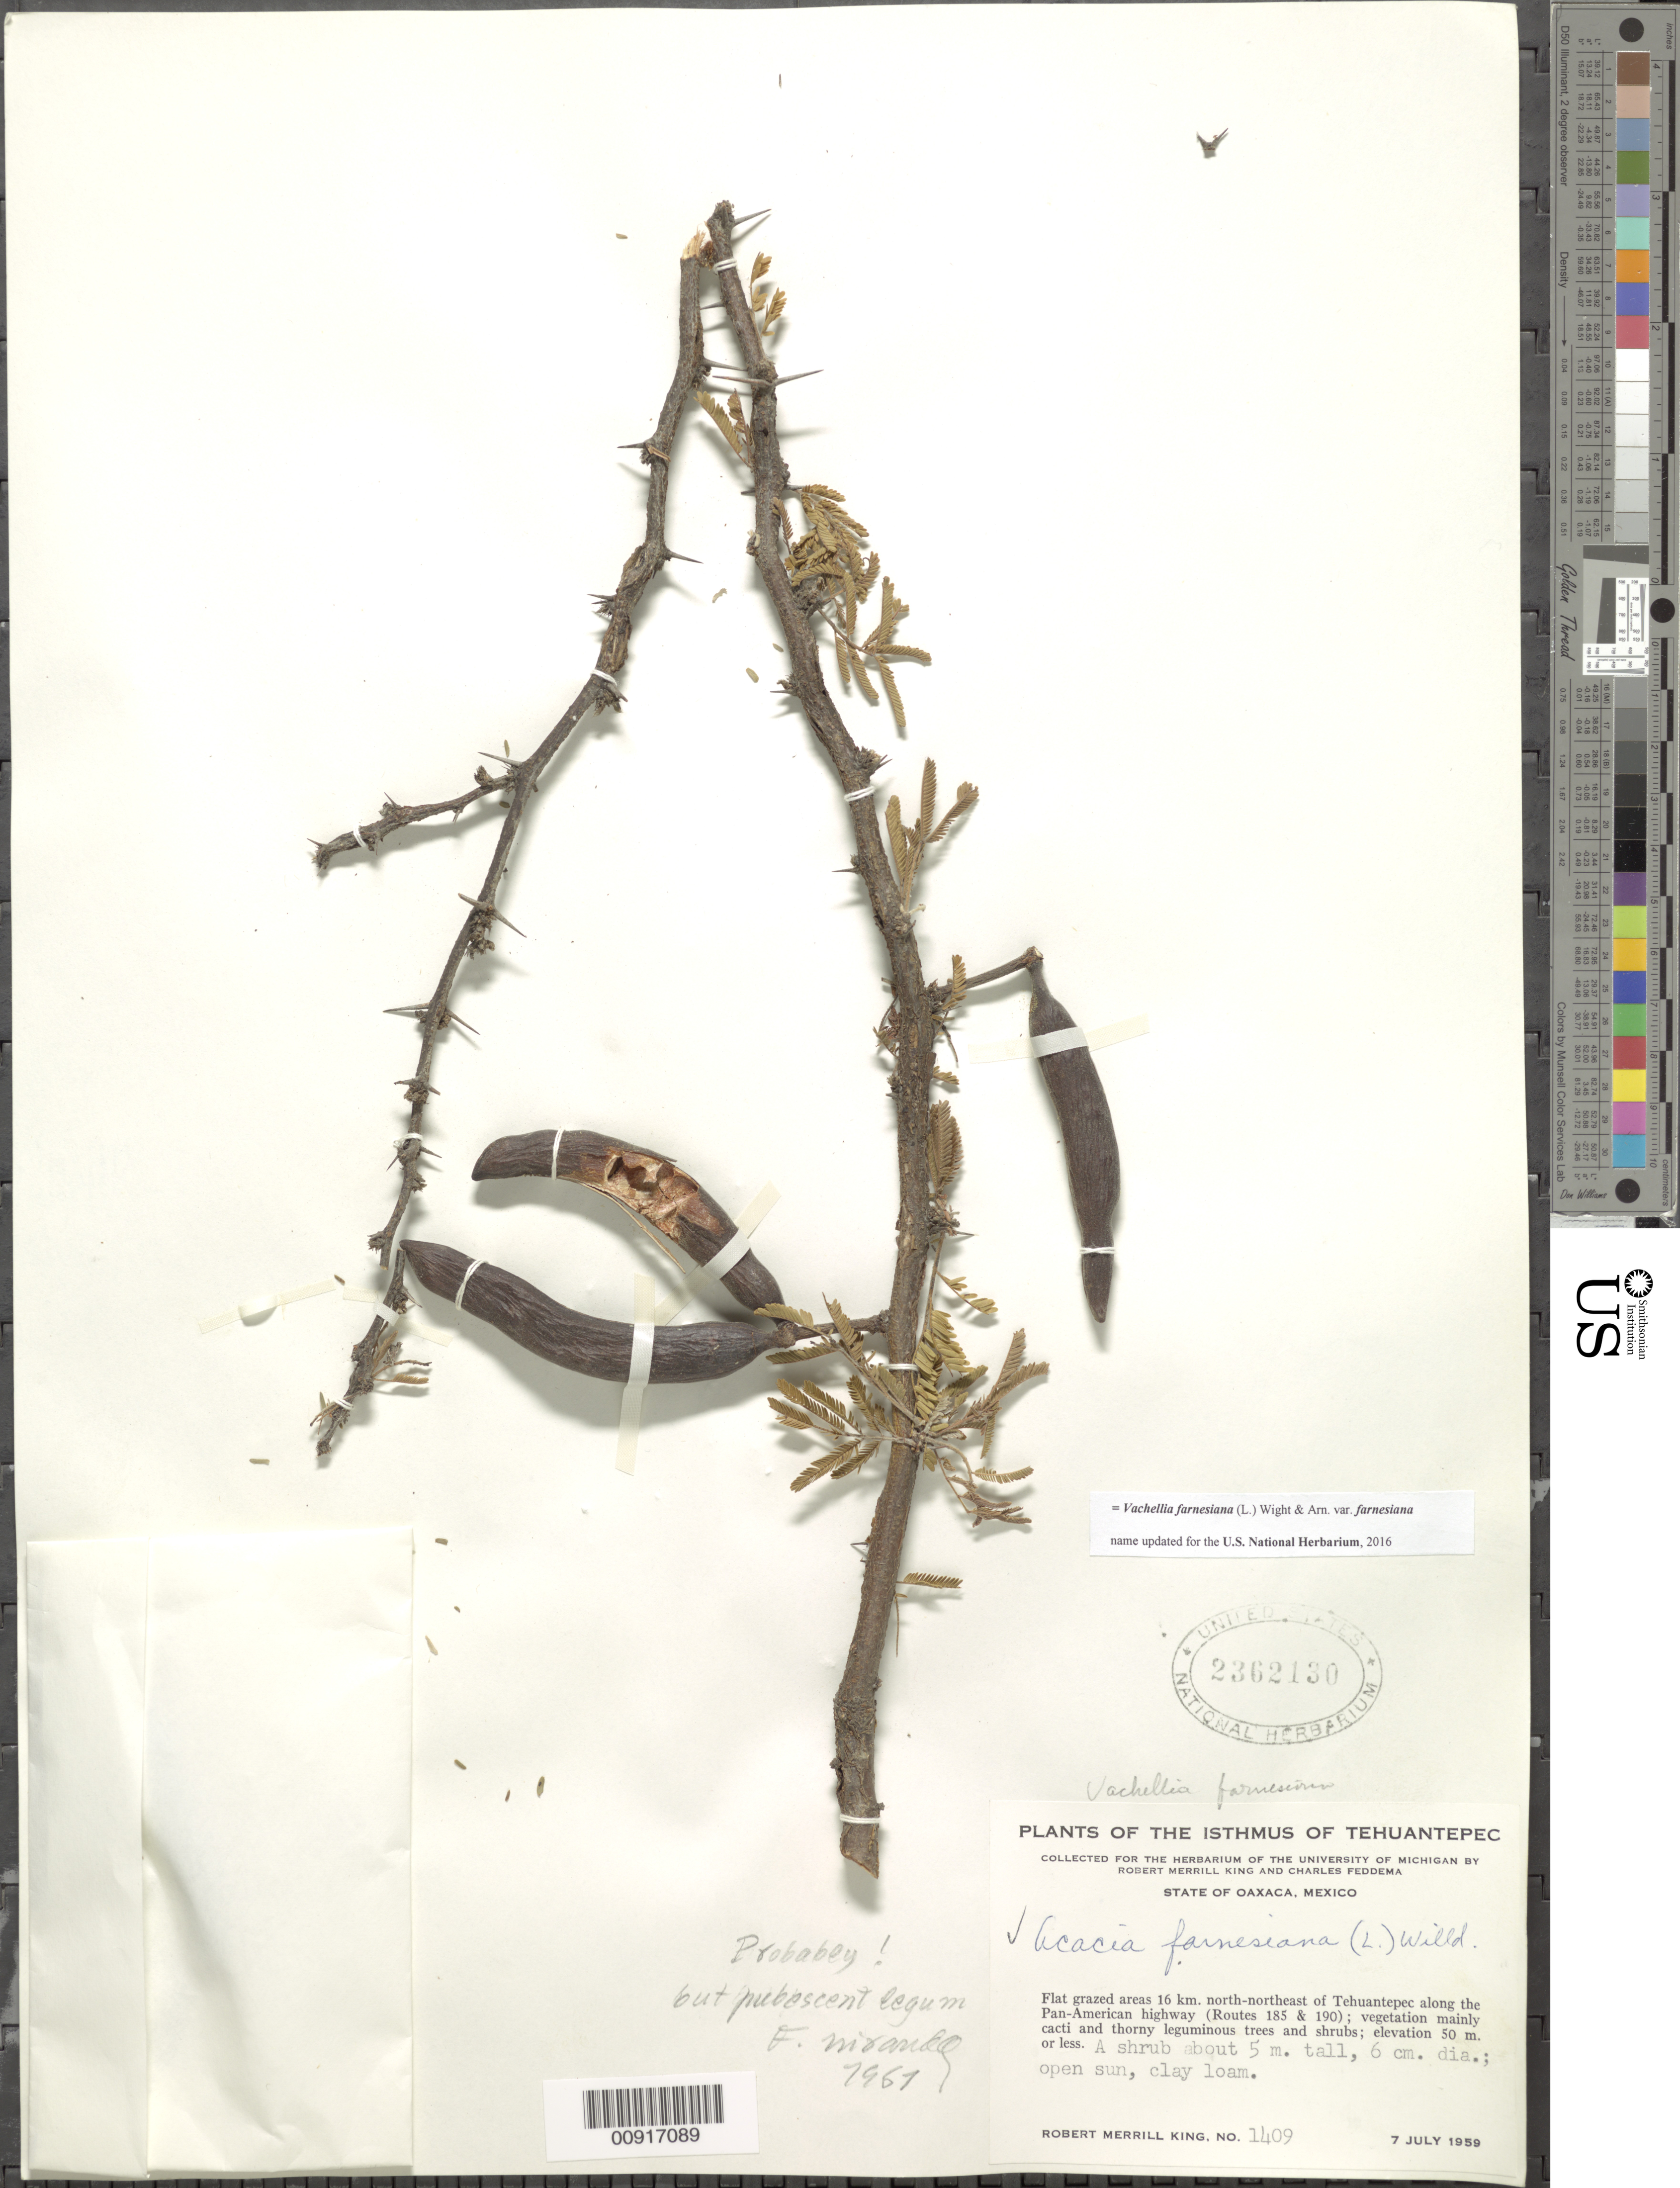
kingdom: Plantae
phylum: Tracheophyta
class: Magnoliopsida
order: Fabales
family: Fabaceae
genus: Vachellia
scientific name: Vachellia farnesiana var. farnesiana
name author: (L.) Wight & Arn.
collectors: R. M. King & C. Feddema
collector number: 1409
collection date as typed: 07 Jul 1959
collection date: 1959-07-07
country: Mexico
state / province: Oaxaca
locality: Flaz grazed areas 16 km. north-northeast of Tehuantepec along the Pan-American highway (Routes 185 & 190).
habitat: Vegetation mainly cacti and thorny leguminous trees and shrubs. Open sun, clay loam.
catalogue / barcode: US 2362130